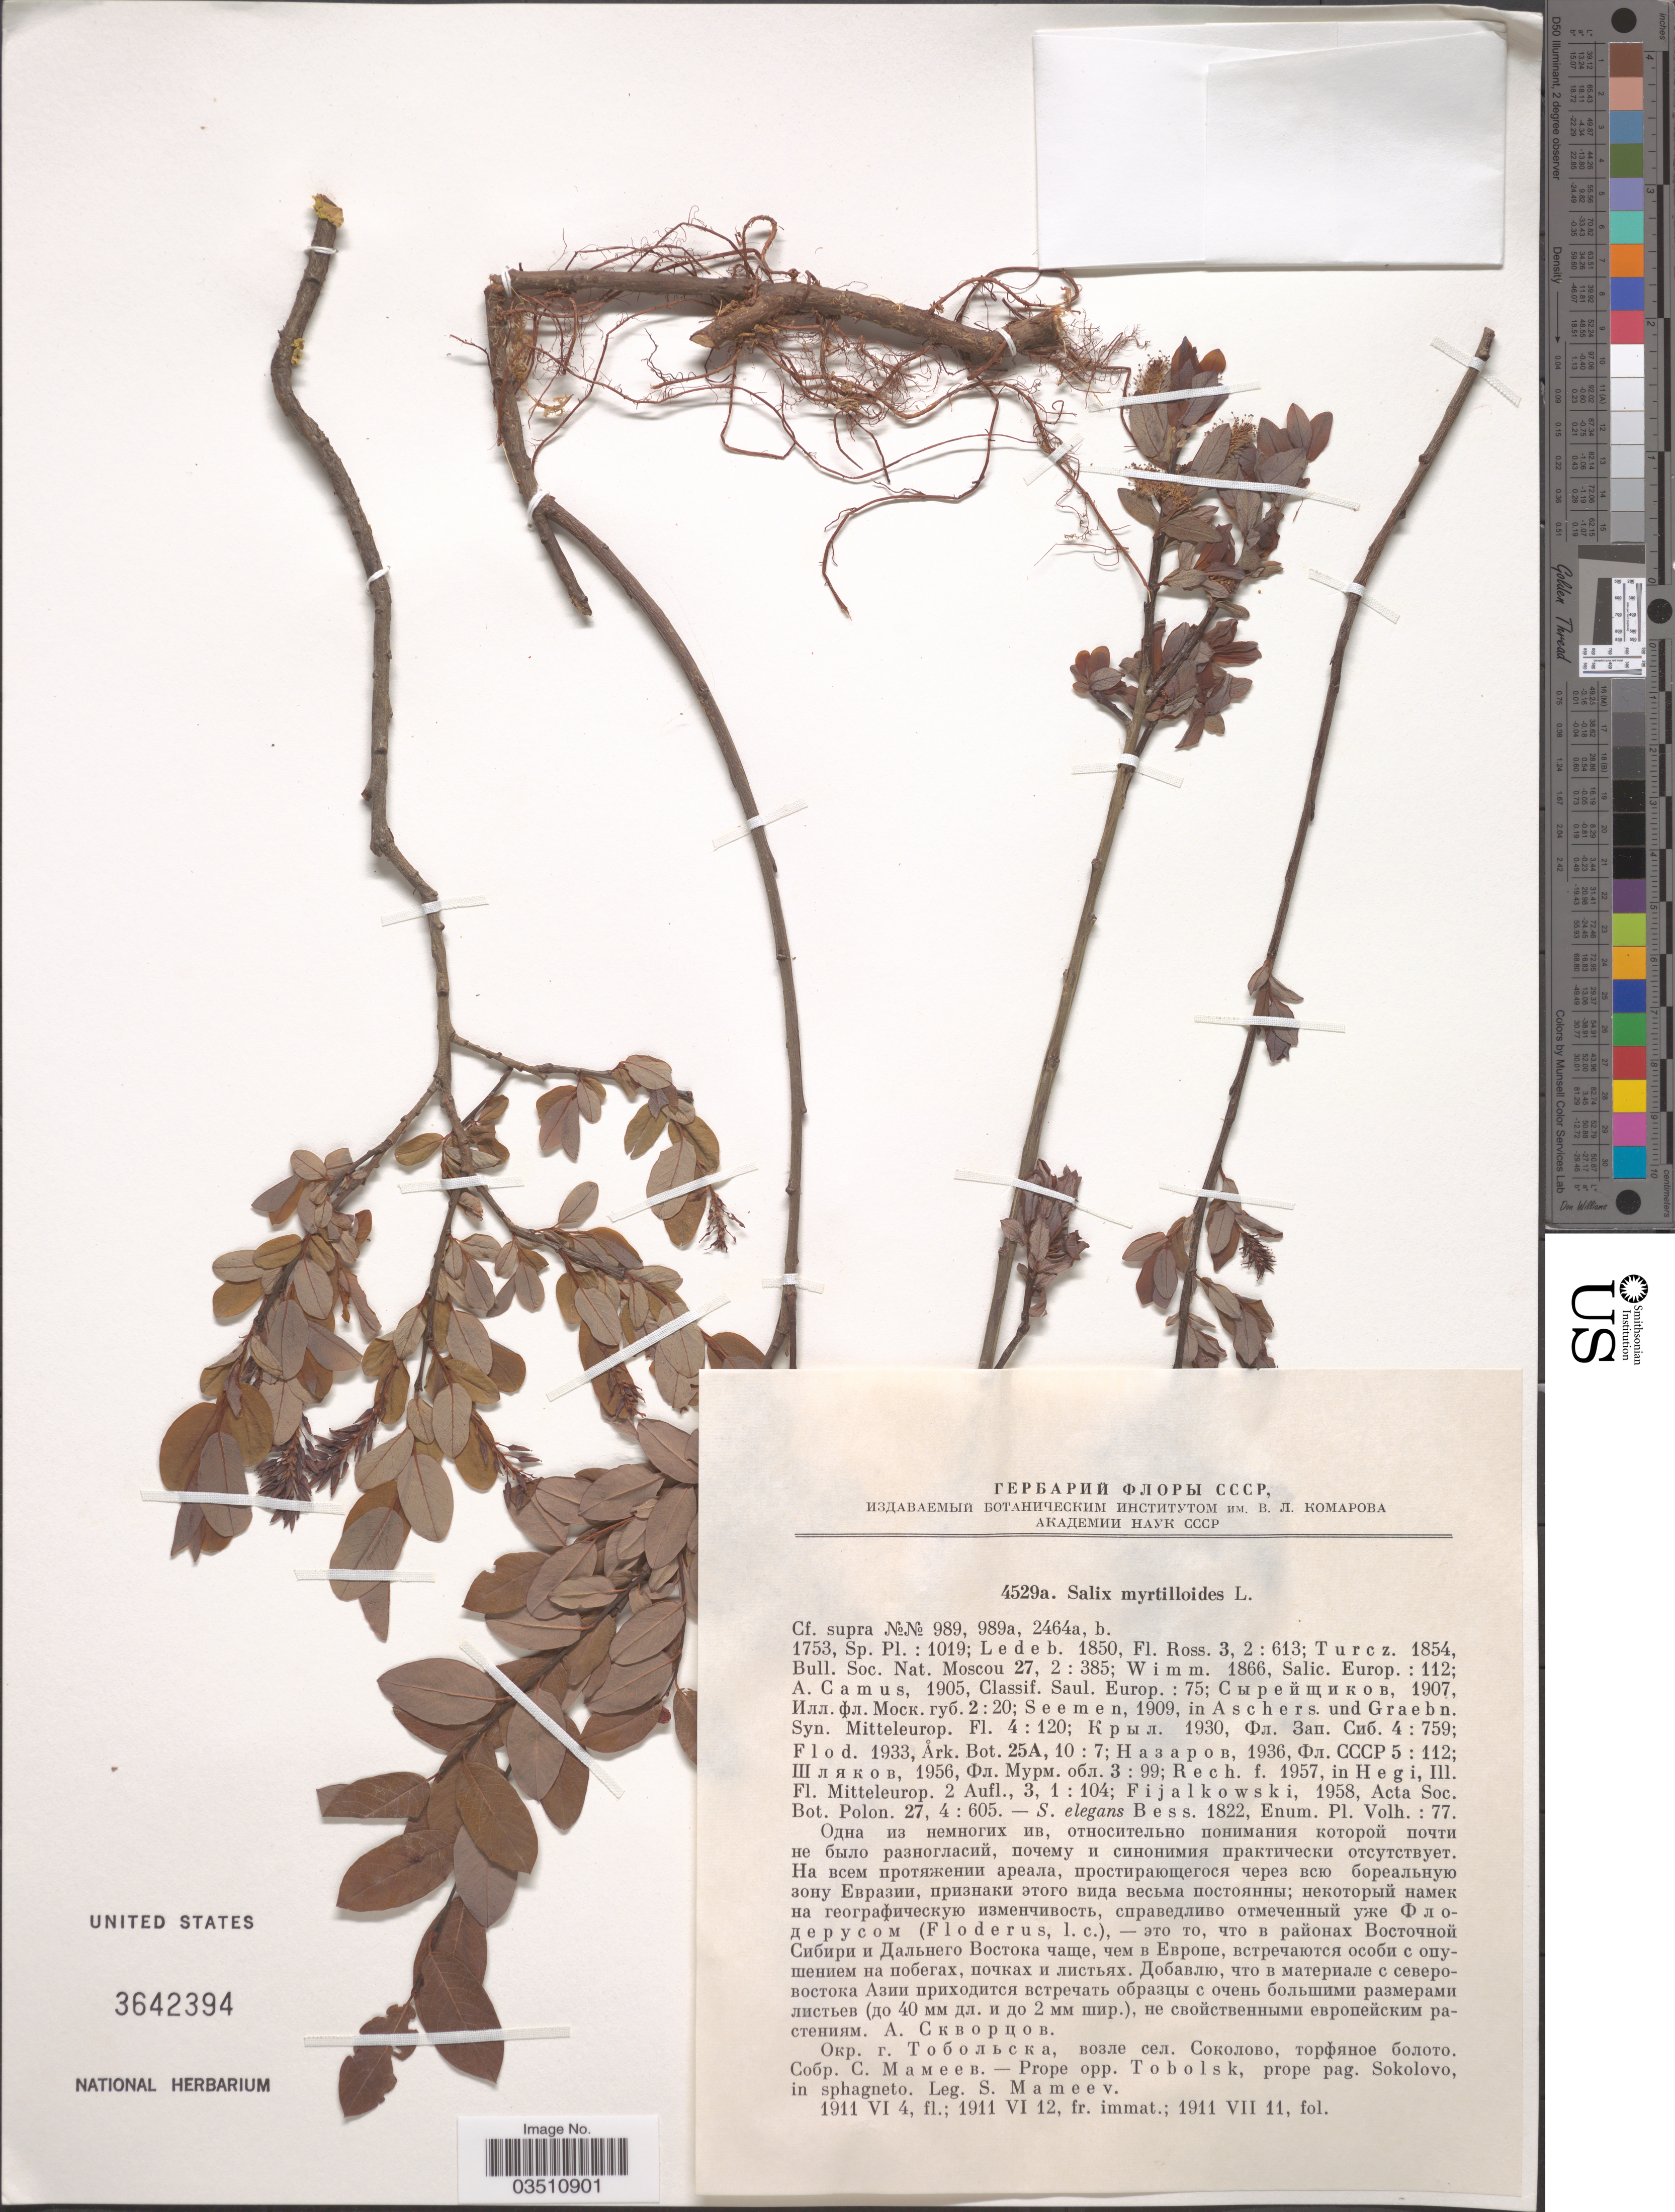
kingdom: Plantae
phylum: Tracheophyta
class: Magnoliopsida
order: Malpighiales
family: Salicaceae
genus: Salix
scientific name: Salix myrtilloides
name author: L.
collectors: S. Mameev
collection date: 1911-06-04/1911-07-11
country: Russian Federation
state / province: Tyumen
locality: Prope opp. Tobolsk, prope pag. Sokolovo, in sphagneto.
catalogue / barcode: US 3642394